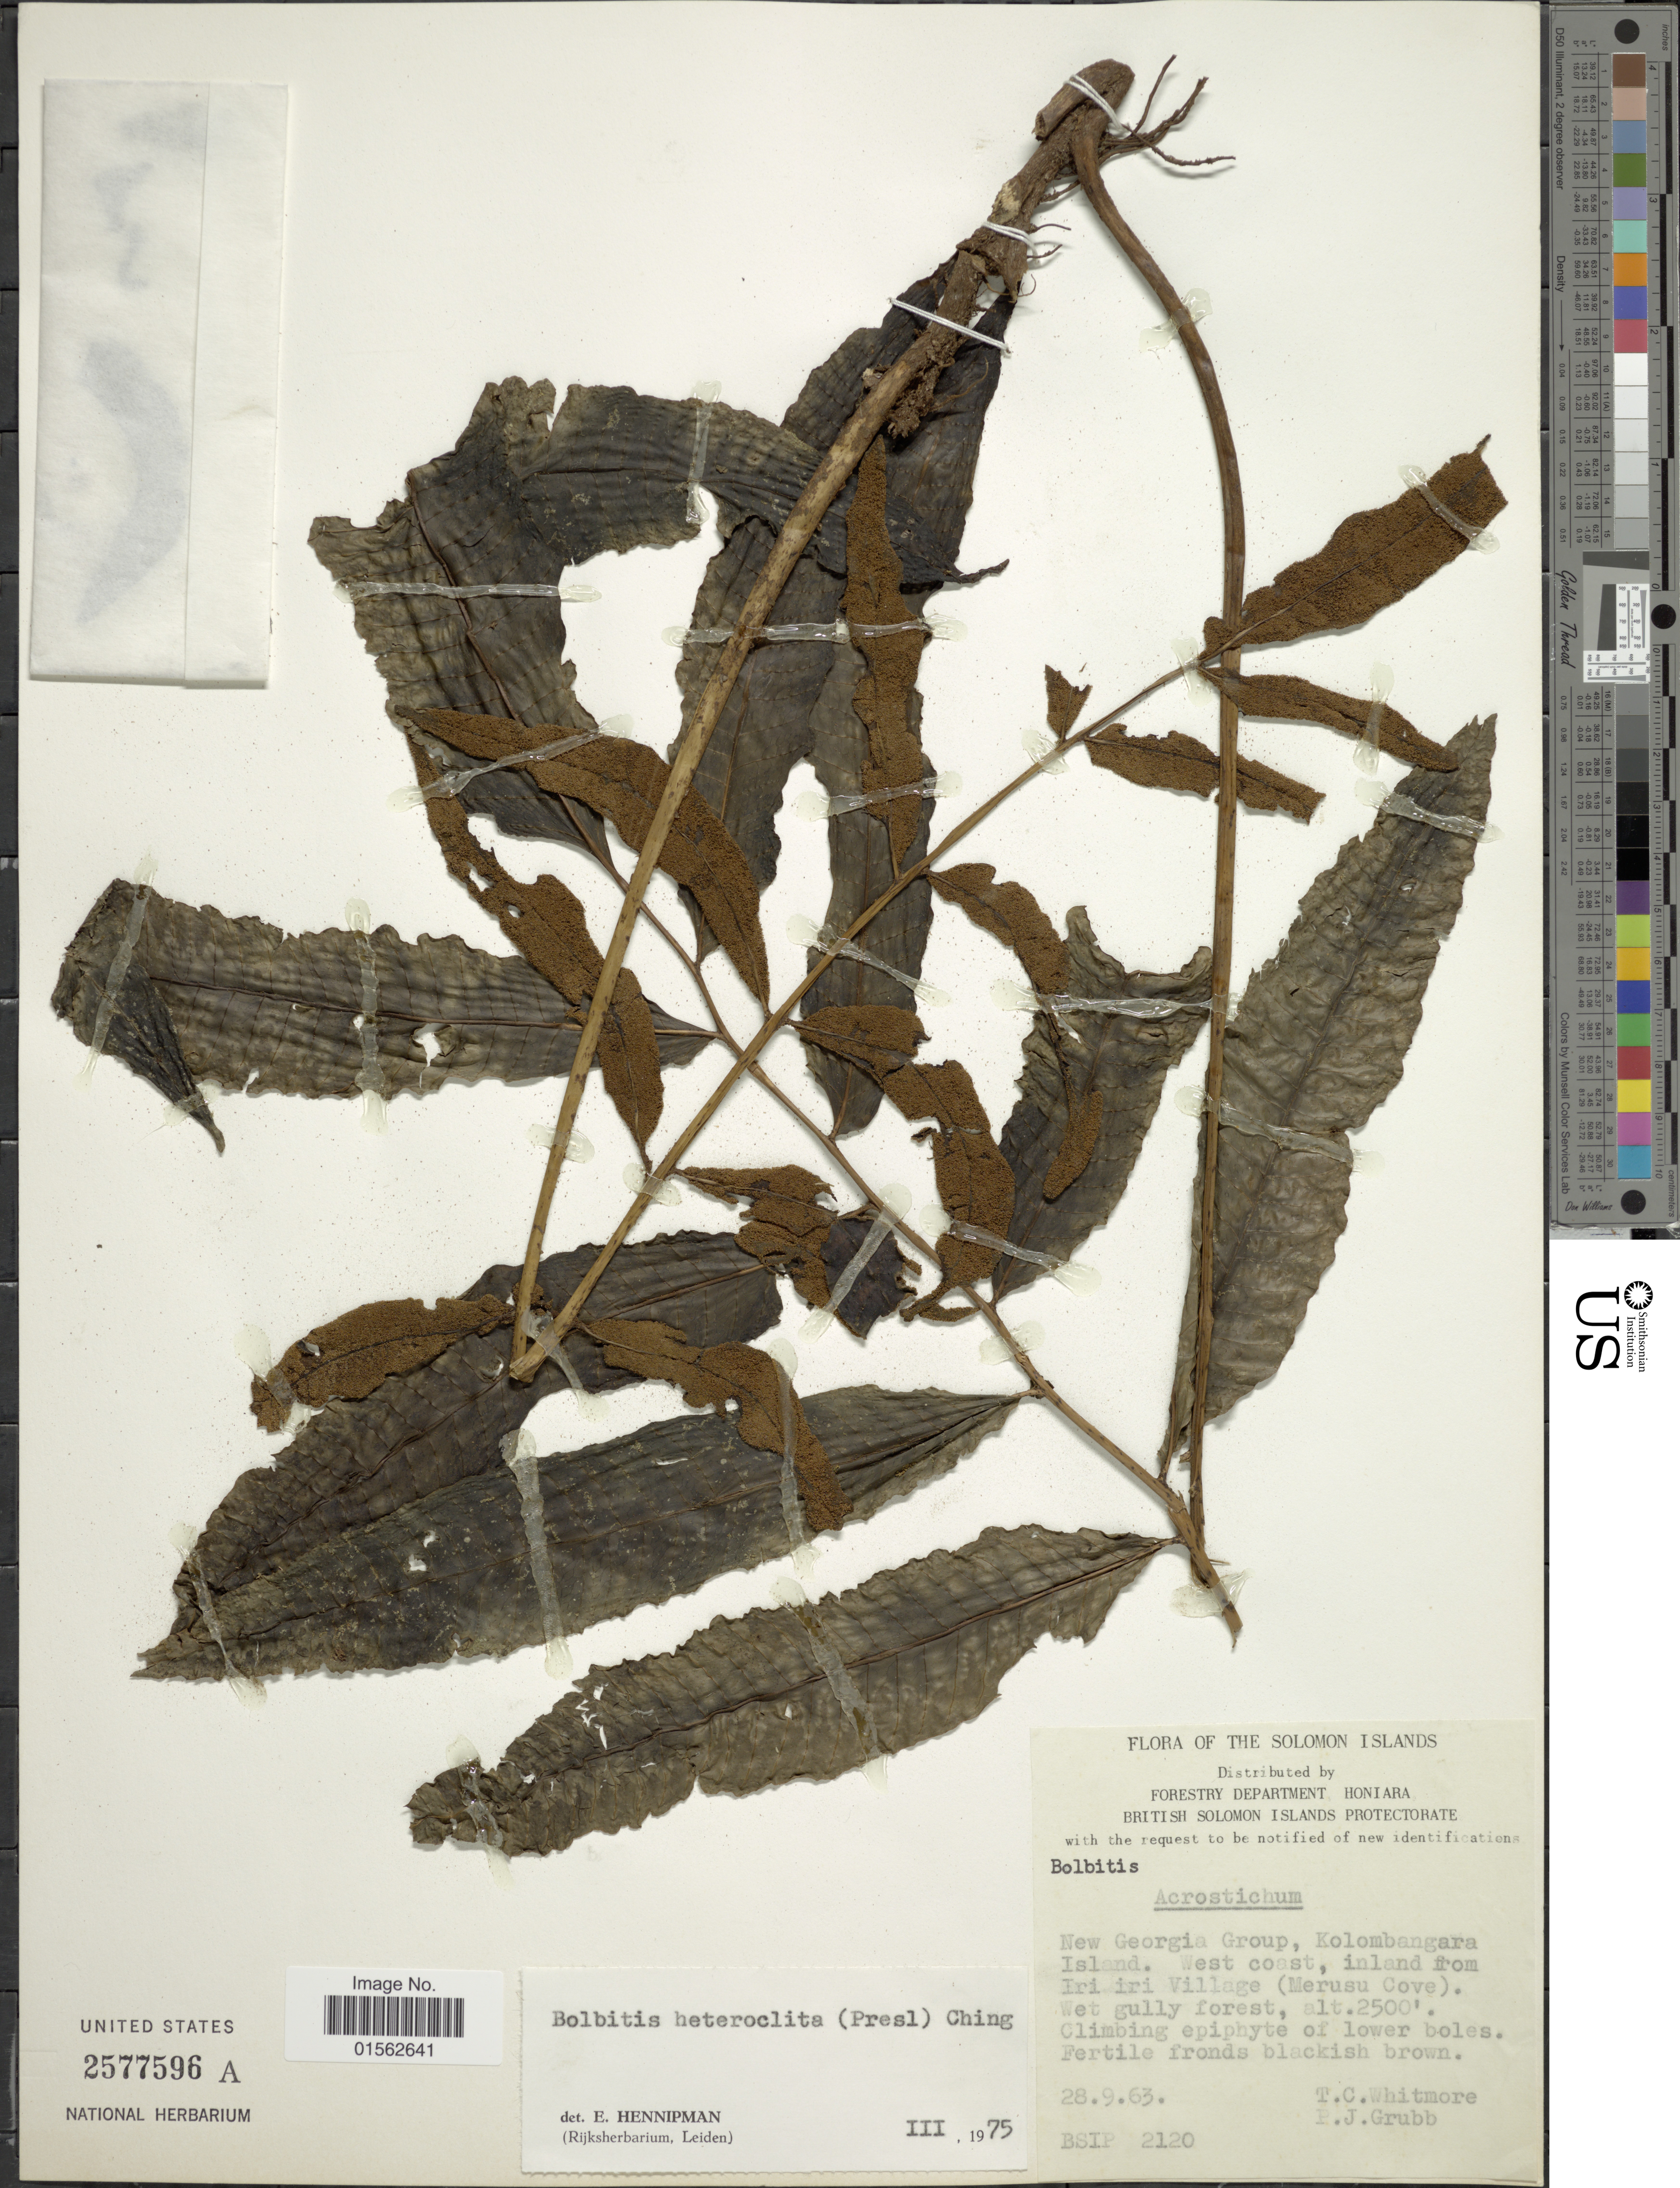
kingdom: Plantae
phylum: Tracheophyta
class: Polypodiopsida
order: Polypodiales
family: Dryopteridaceae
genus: Bolbitis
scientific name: Bolbitis heteroclita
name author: (C. Presl) Ching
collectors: T. C. Whitmore & P. J. Grubb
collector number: BSIP2120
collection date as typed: Transcribed d/m/y: 28/9/63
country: Solomon Islands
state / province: Solomon Islands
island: Kolombangara [Nduke]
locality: New Georgia group, Kolombangara Island, West coast, inland from Iri Iri Village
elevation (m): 762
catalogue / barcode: US 2577596A